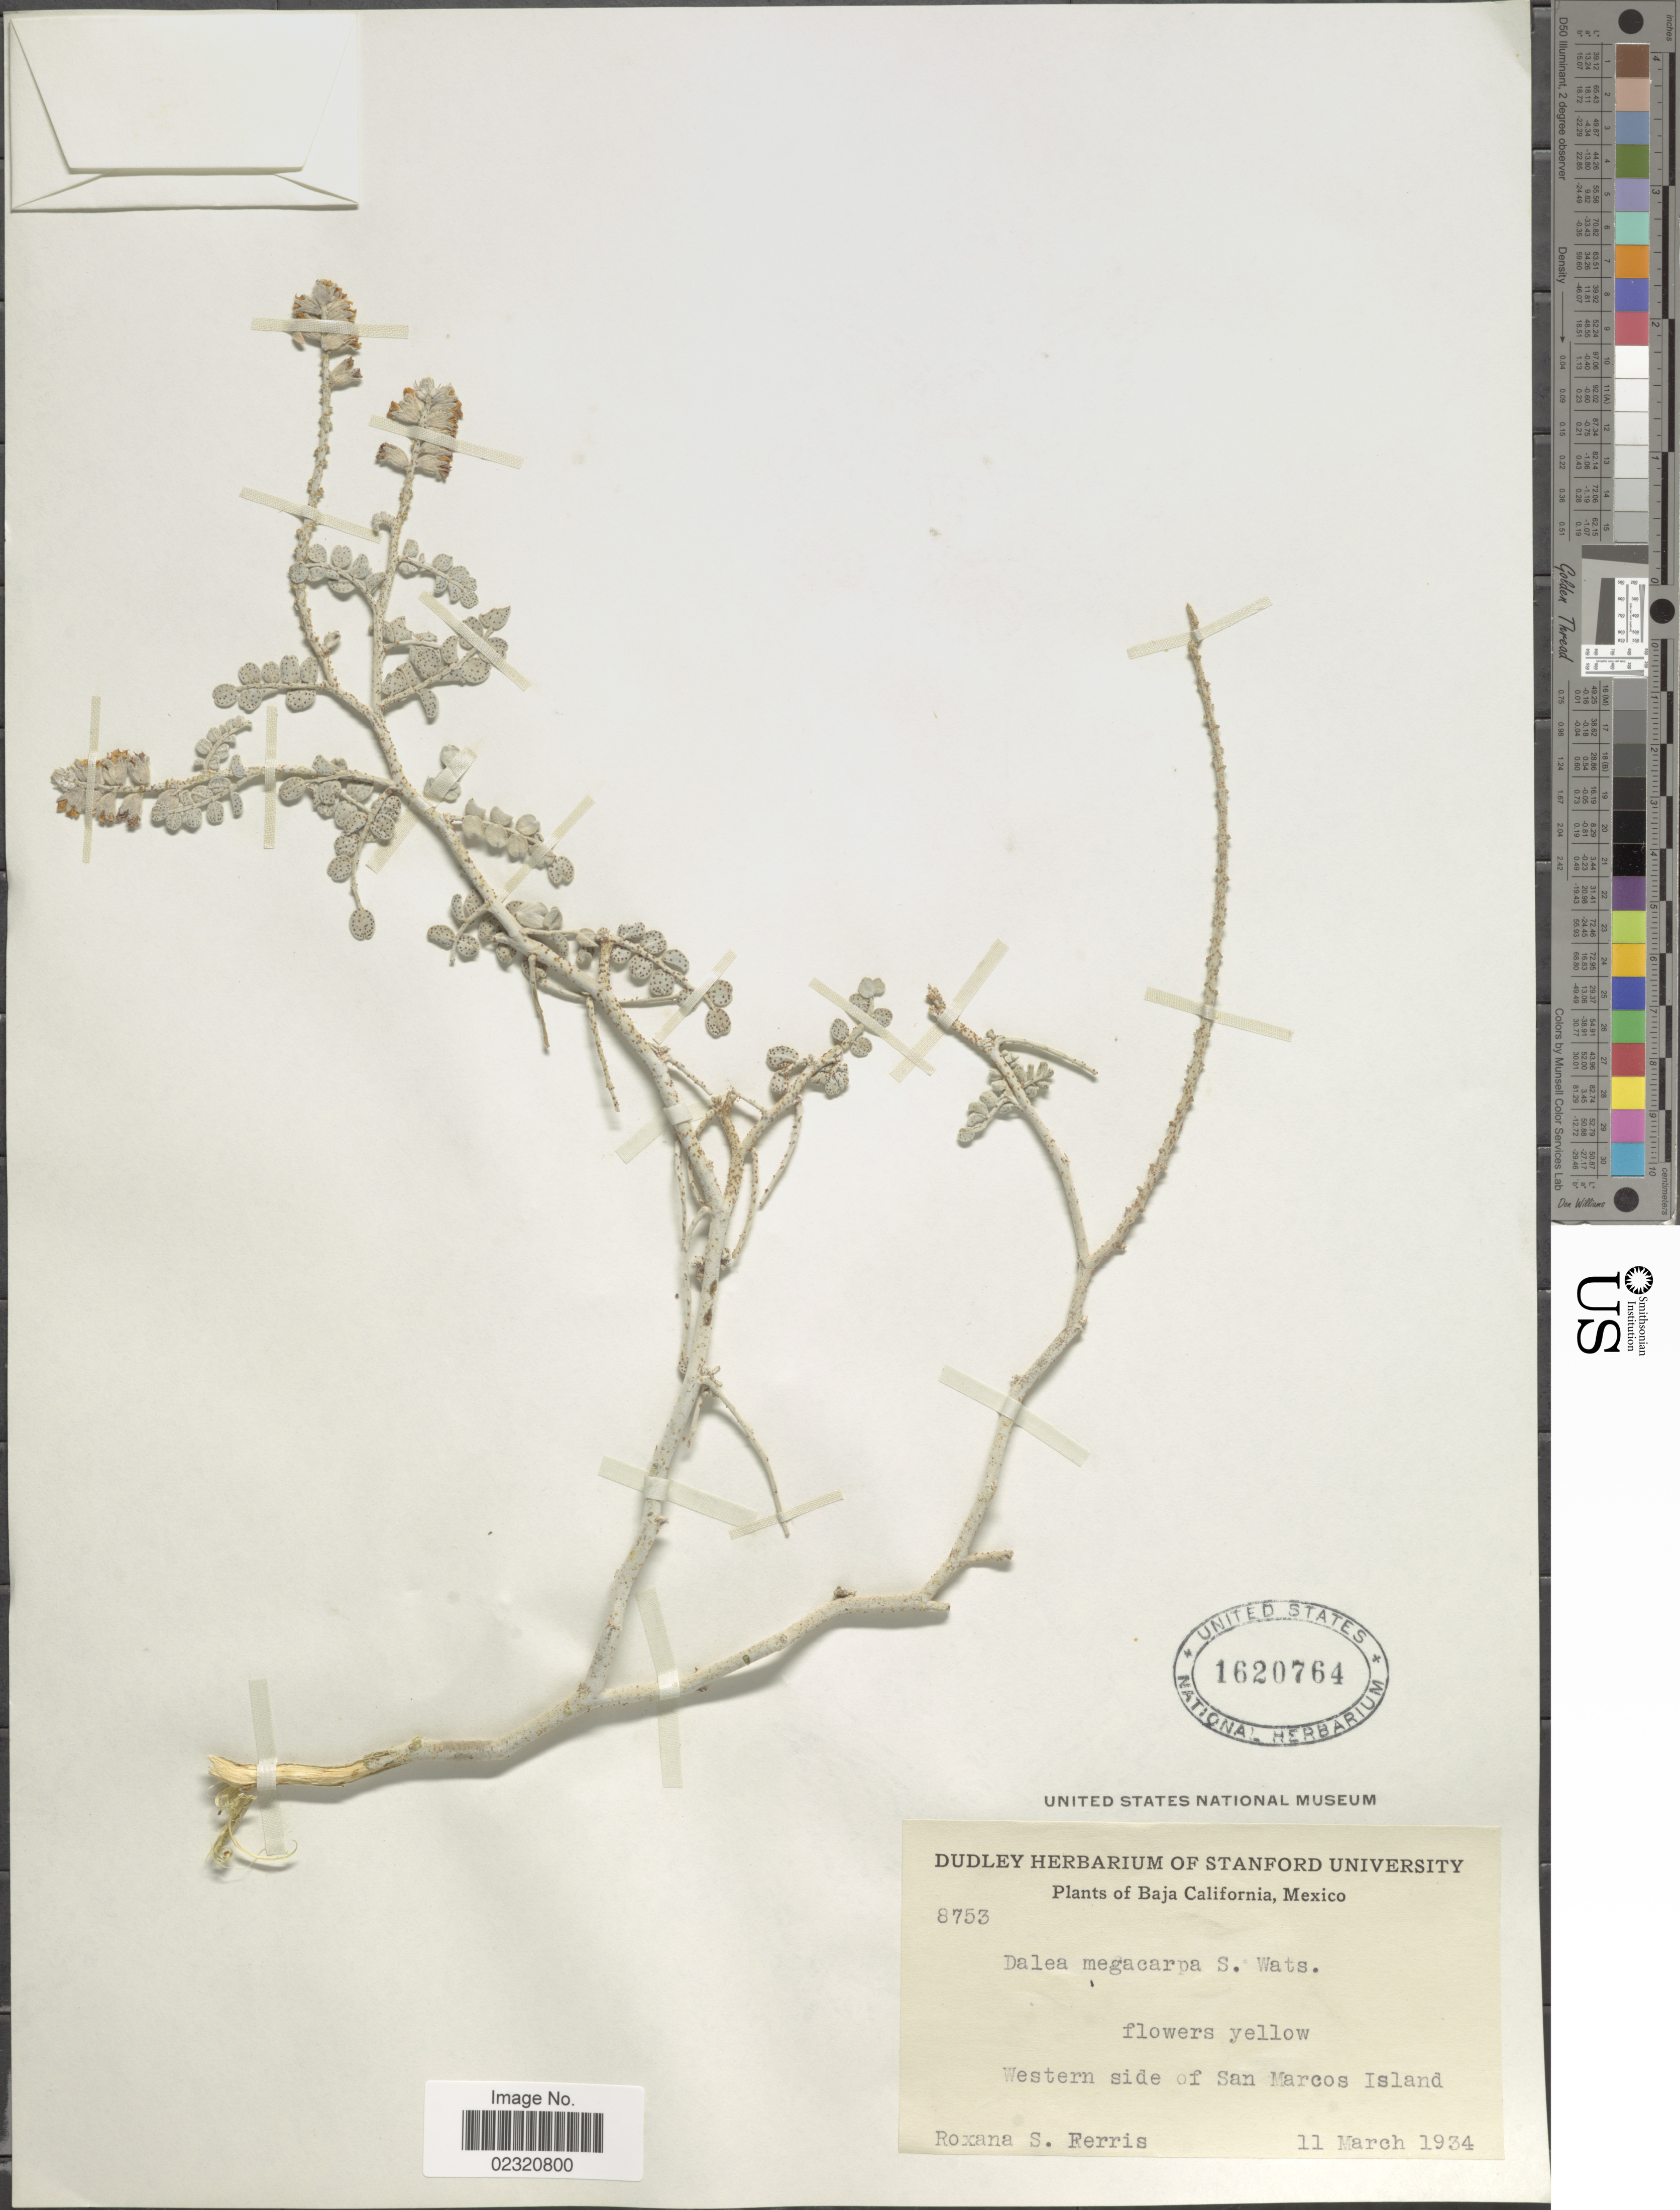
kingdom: Plantae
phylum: Tracheophyta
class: Magnoliopsida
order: Fabales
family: Fabaceae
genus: Errazurizia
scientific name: Errazurizia megacarpa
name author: I.M. Johnst.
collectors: R. S. Ferris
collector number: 8753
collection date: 1934-03-11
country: Mexico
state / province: Baja California Sur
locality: Western side of San Marcos Island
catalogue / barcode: US 1620764